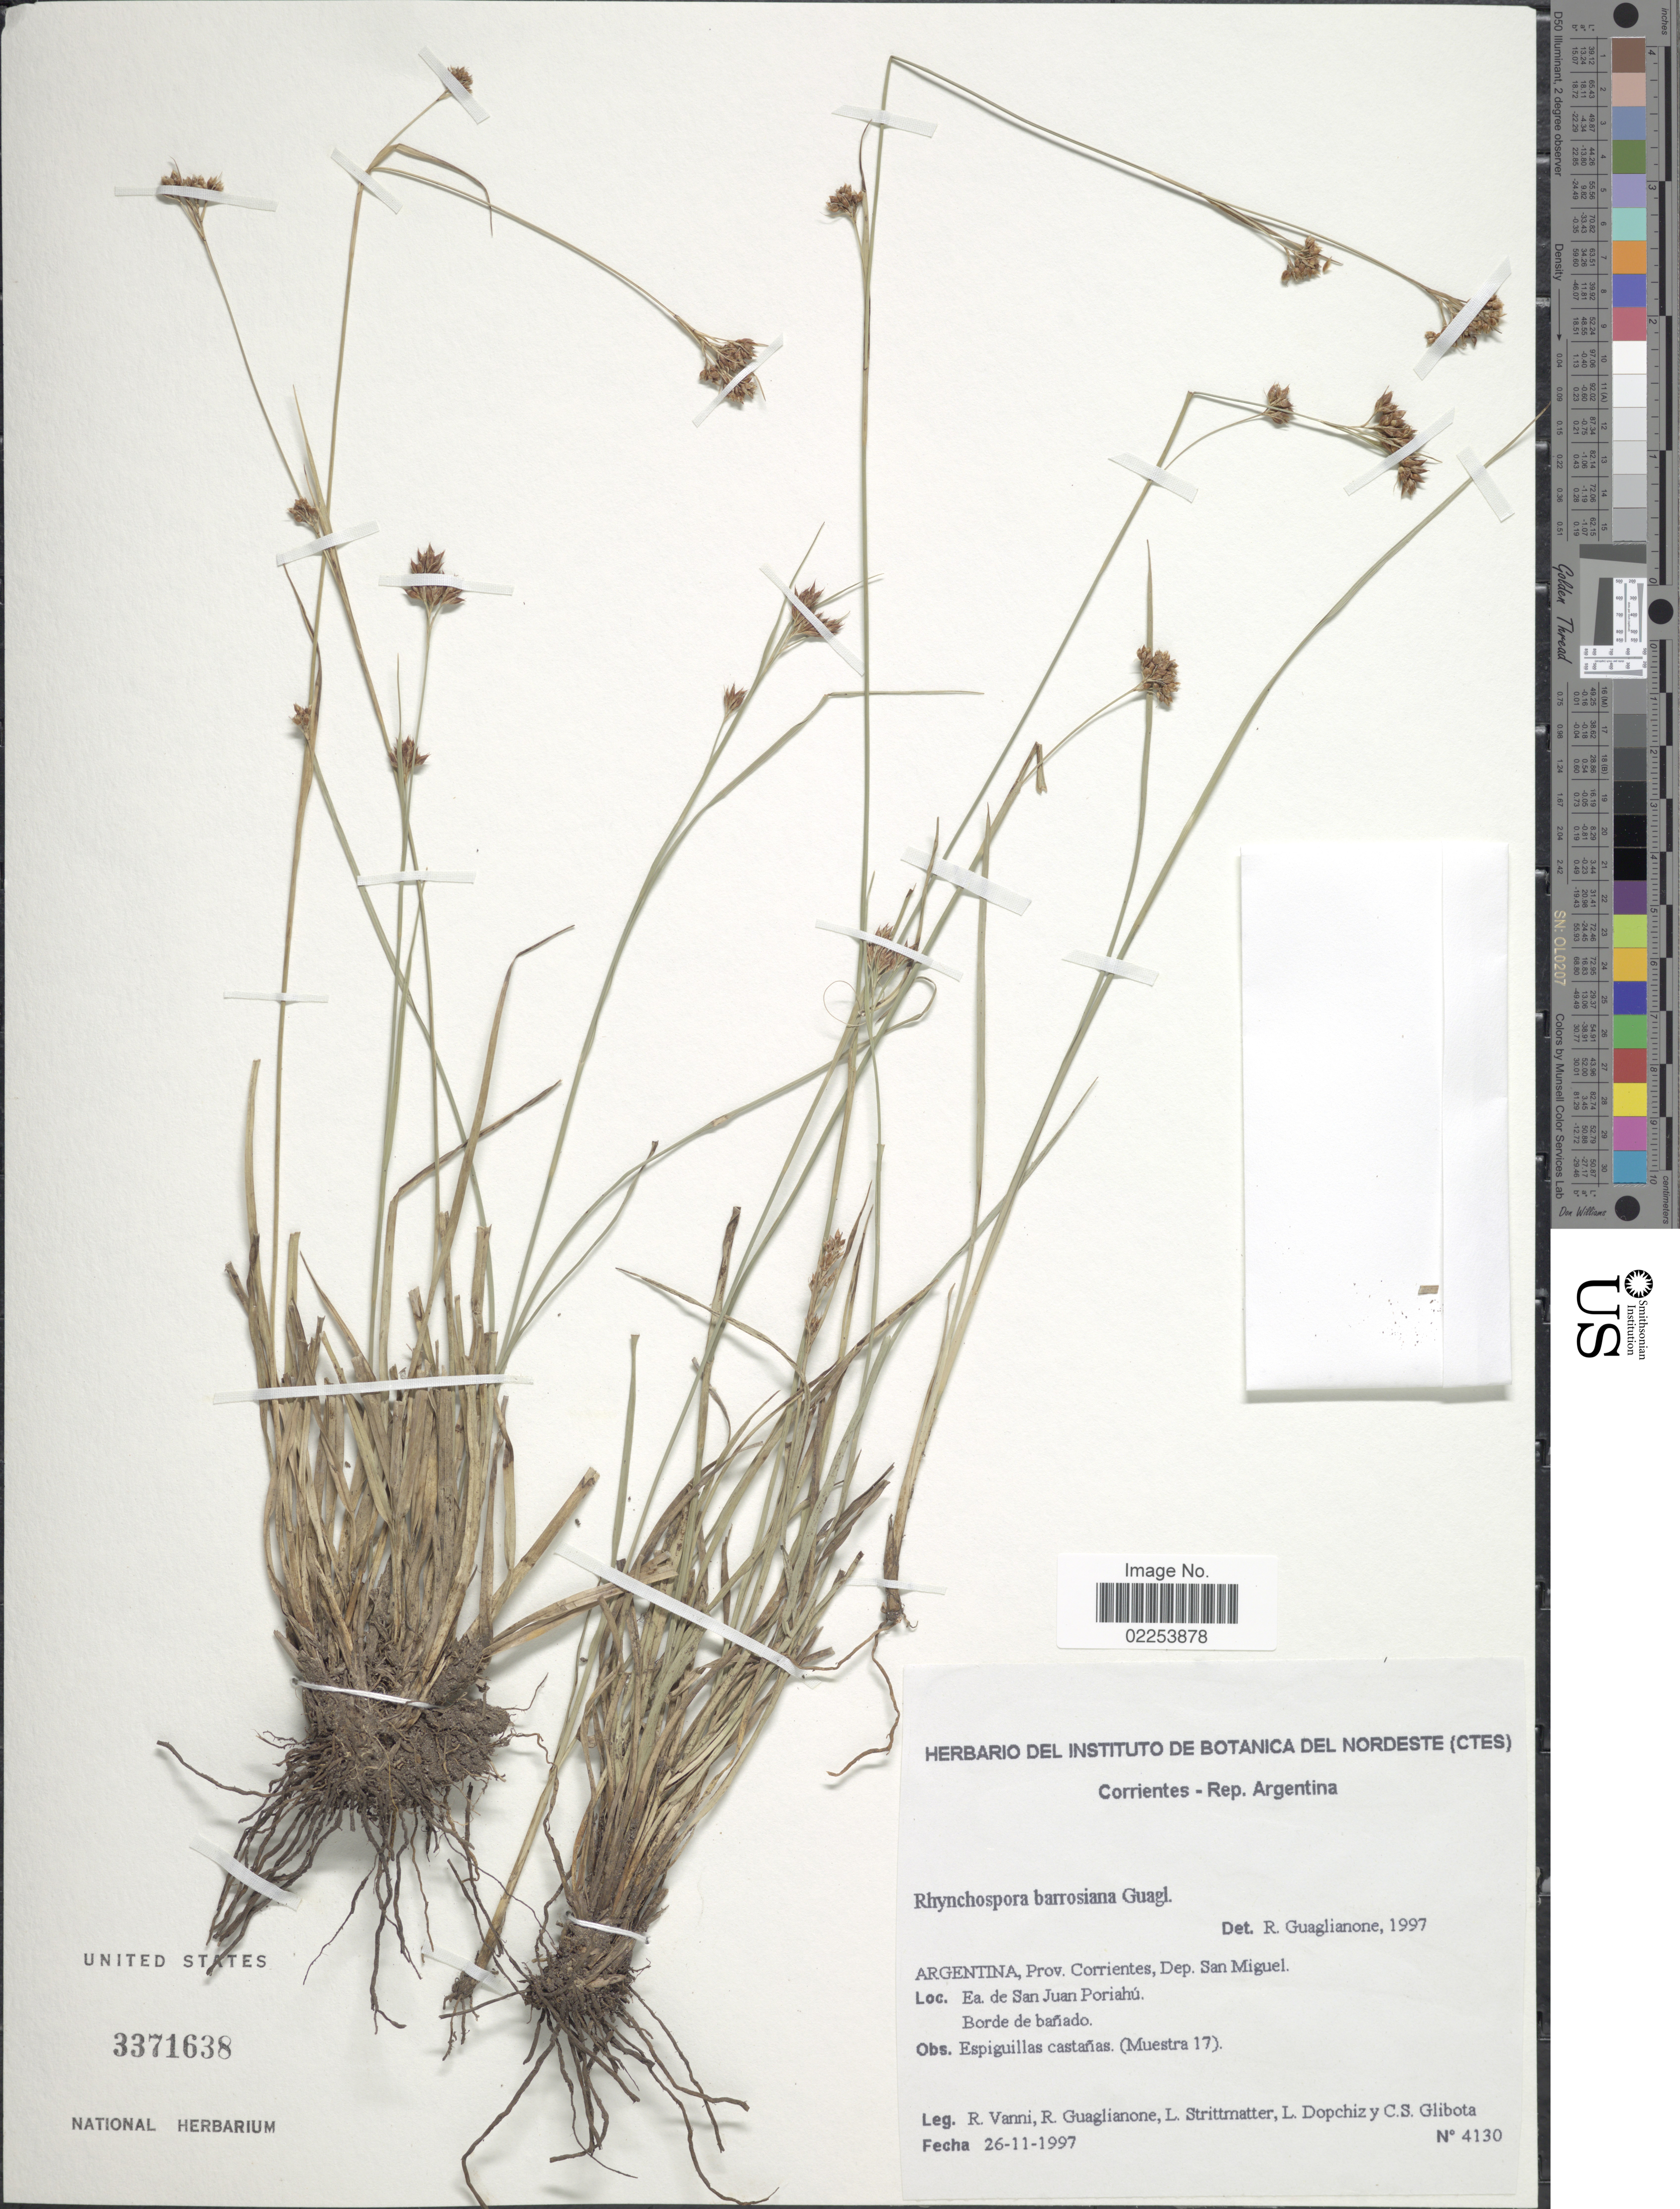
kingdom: Plantae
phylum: Tracheophyta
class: Liliopsida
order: Poales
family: Cyperaceae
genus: Rhynchospora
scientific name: Rhynchospora barrosiana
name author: Guagl.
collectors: R. Vanni, R. Guaglianone, L. Strittmatter, L. Dopchiz & C. Glibota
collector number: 4130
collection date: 1997-11-26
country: Argentina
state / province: Corrientes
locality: Dep. San Miguel. Ea. de San Juan Poriahu. Borde de banado.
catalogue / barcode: US 3371638